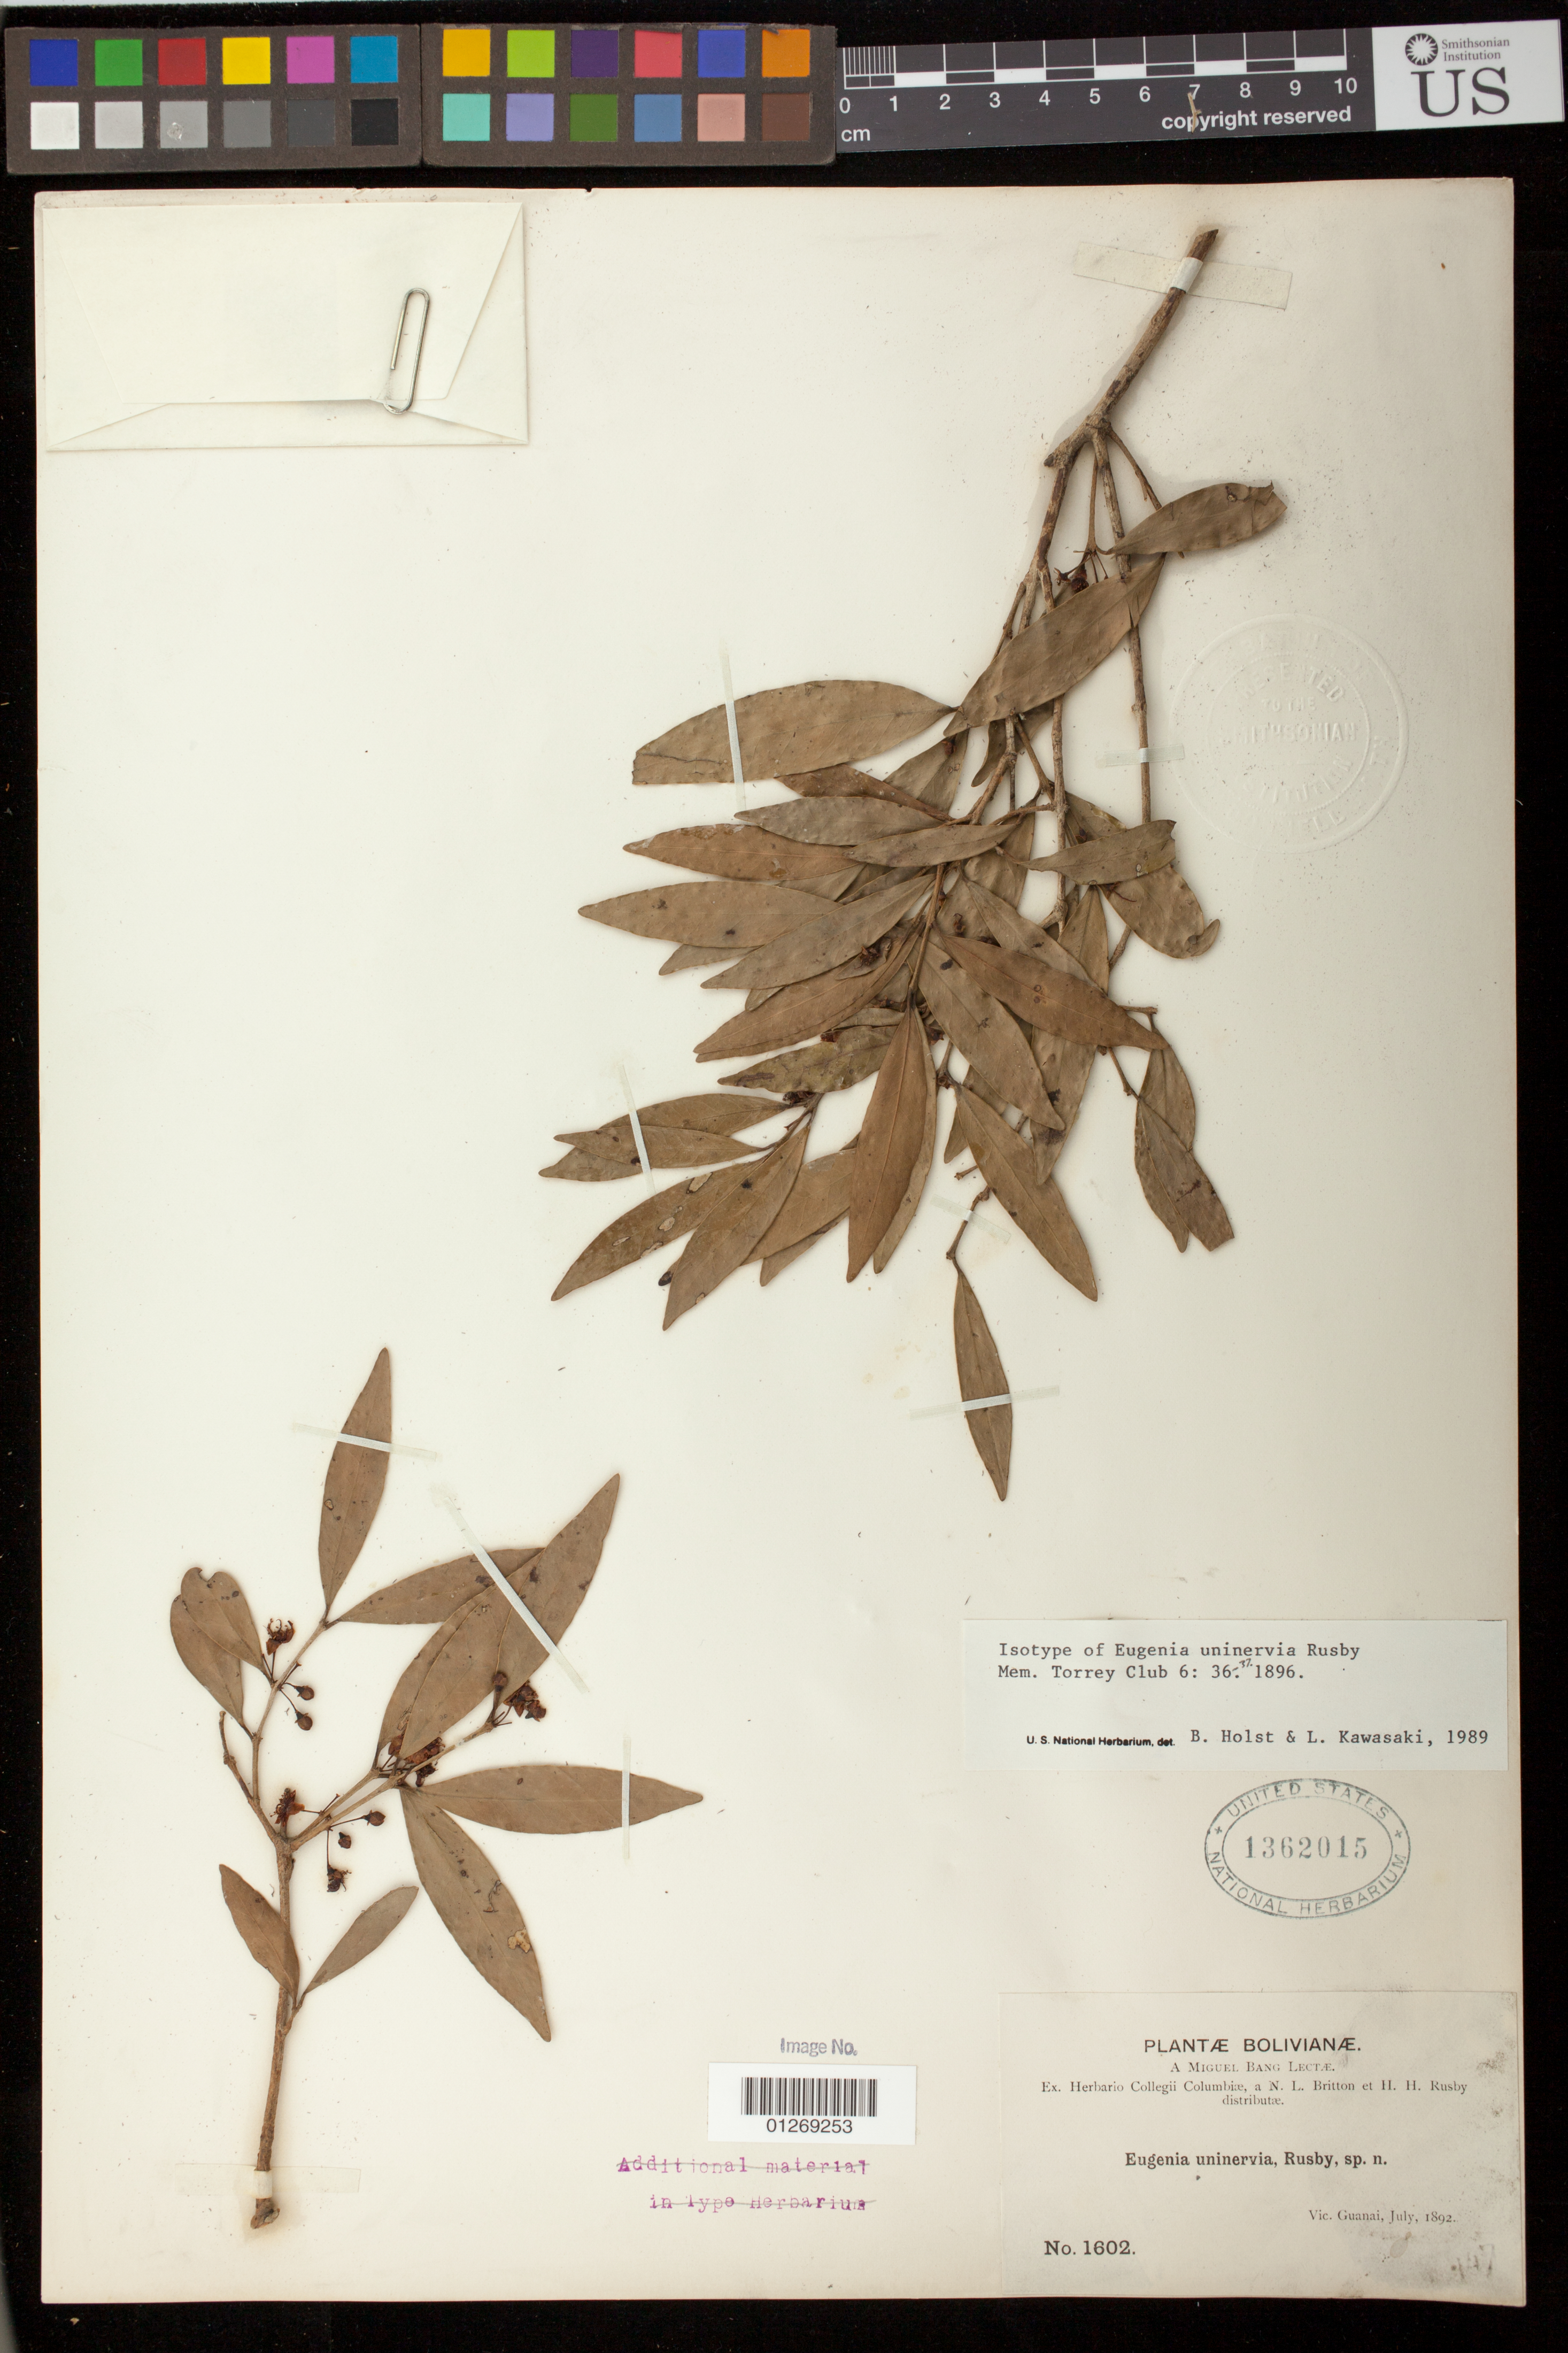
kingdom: Plantae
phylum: Tracheophyta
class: Magnoliopsida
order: Myrtales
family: Myrtaceae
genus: Eugenia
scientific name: Eugenia uninervia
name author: Rusby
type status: Isotype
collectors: M. Bang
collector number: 1602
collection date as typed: Jul 1892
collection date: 1892-07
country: Bolivia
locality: Vicinity of Guanai.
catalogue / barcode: US 1362015